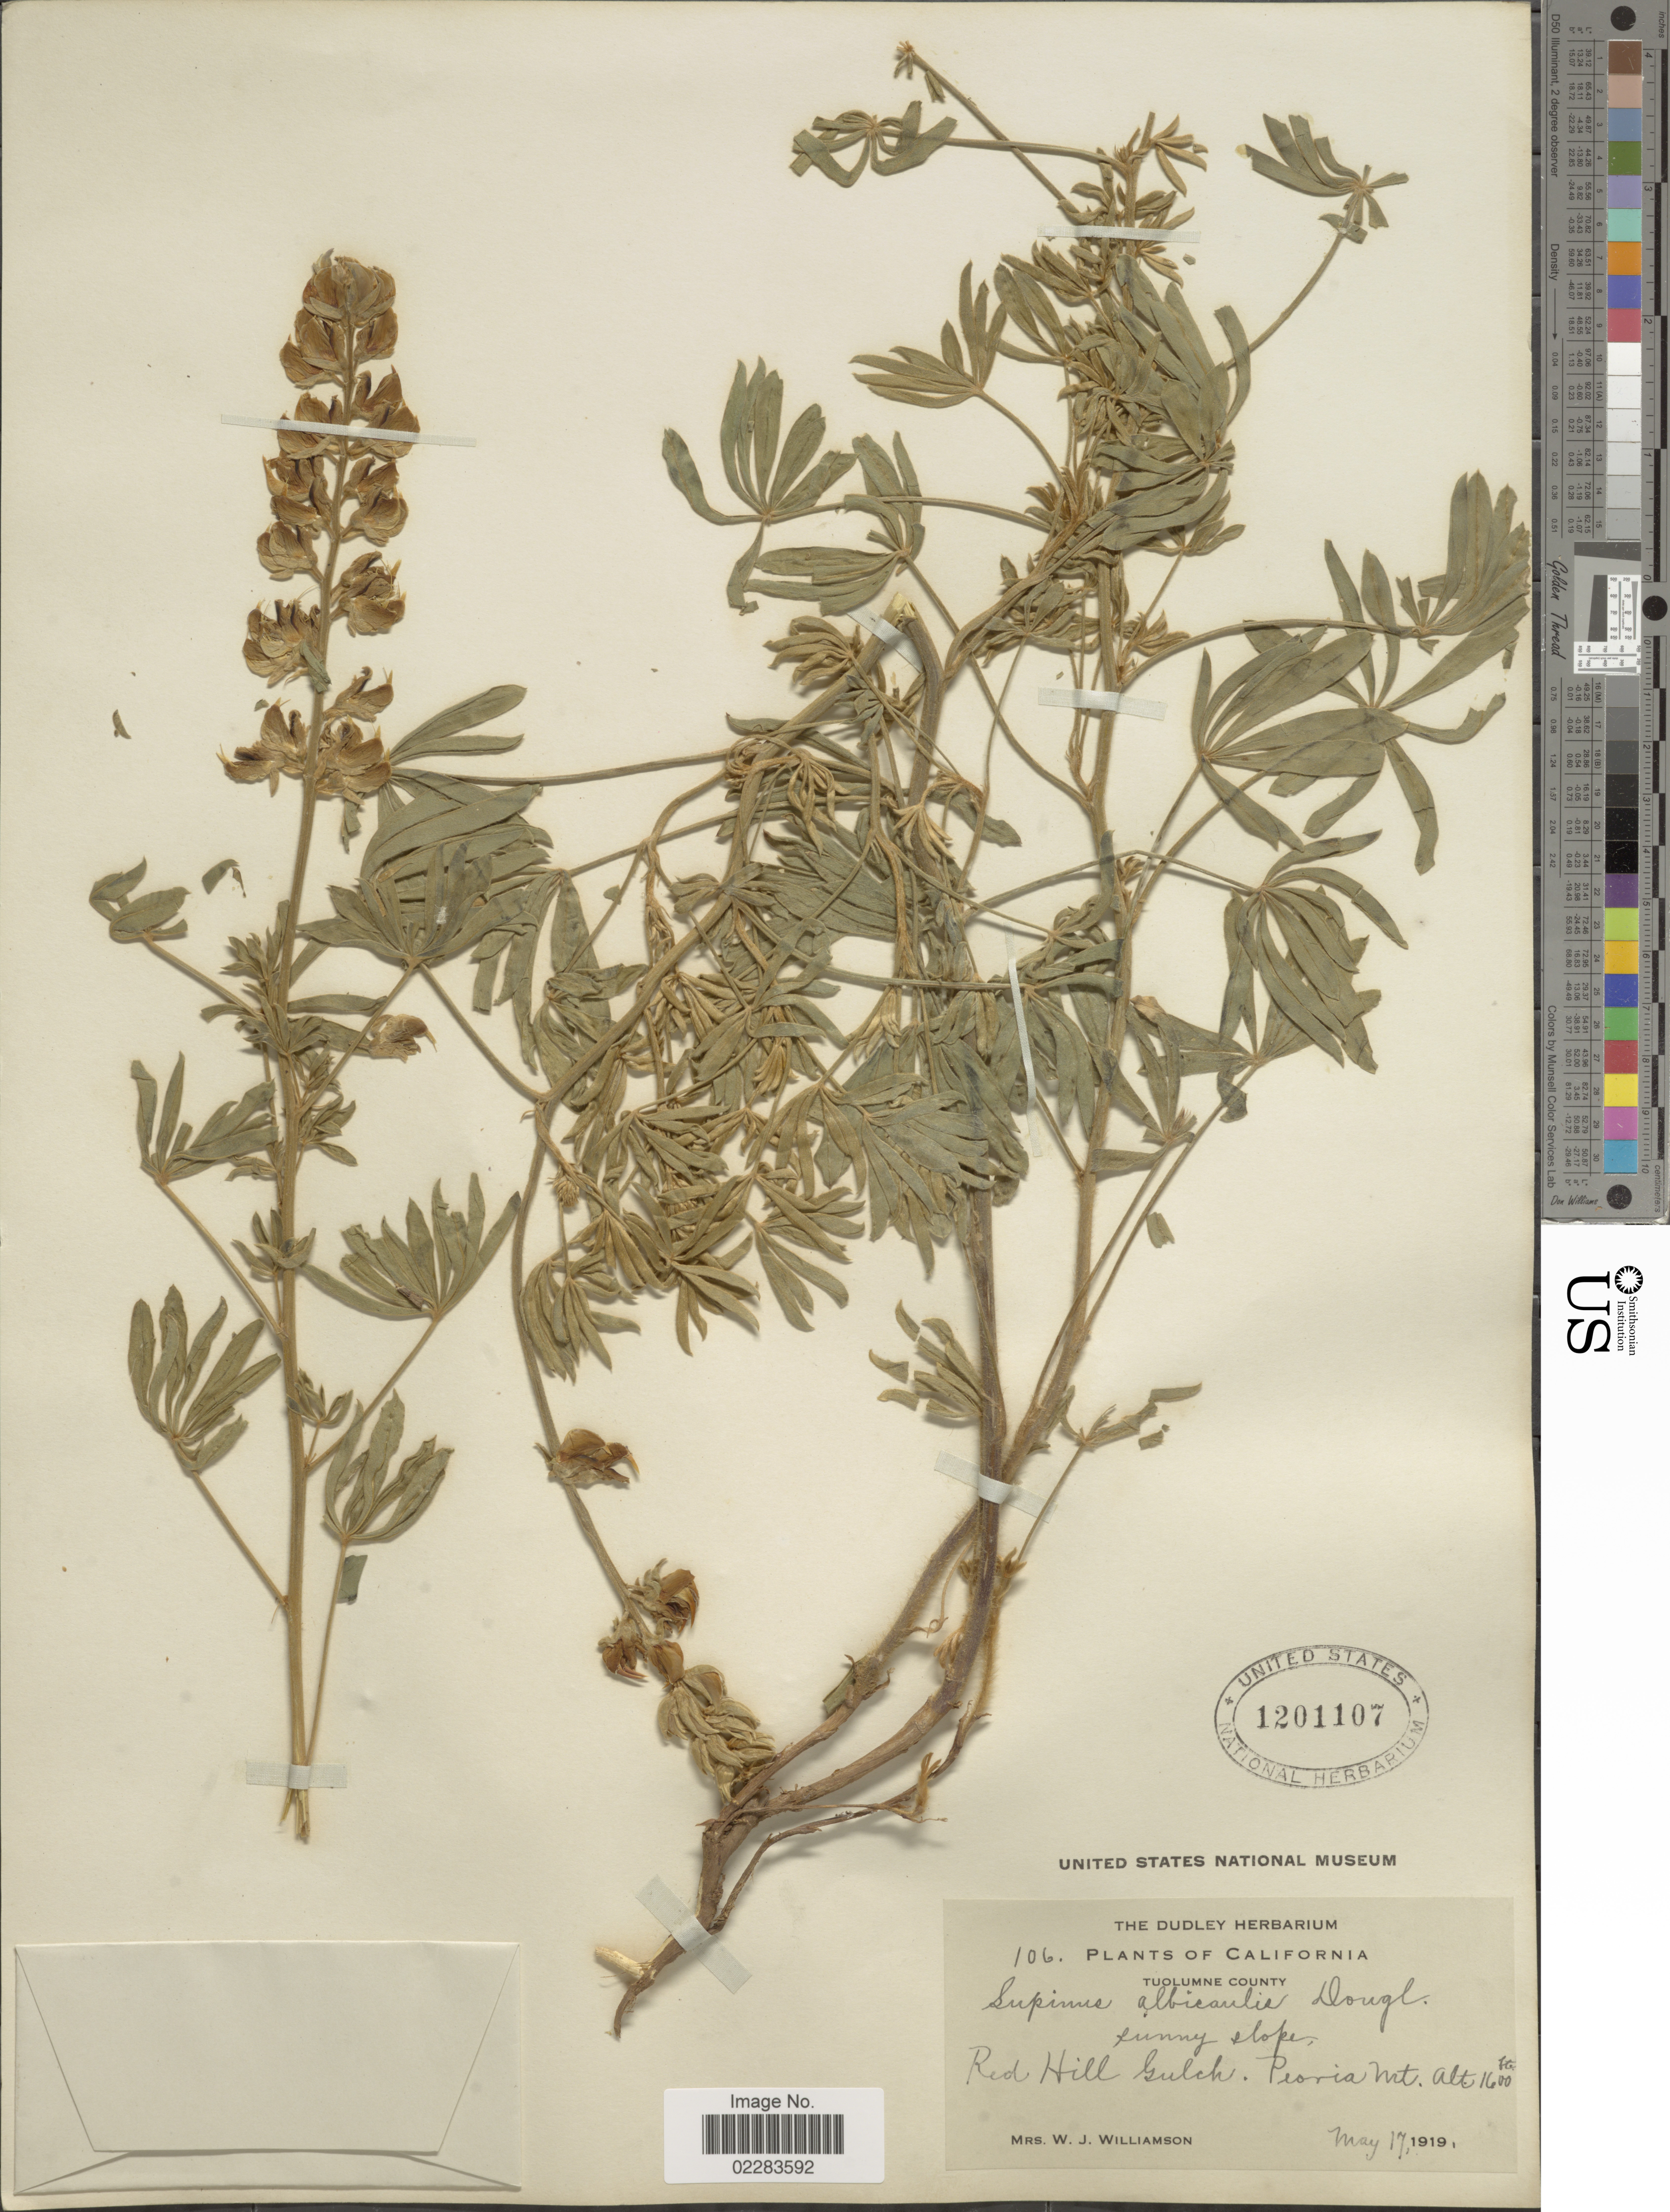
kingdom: Plantae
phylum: Tracheophyta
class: Magnoliopsida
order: Fabales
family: Fabaceae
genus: Lupinus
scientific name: Lupinus albicaulis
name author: Douglas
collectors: W. Williamson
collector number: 106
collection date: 1919-05-17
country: United States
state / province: California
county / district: Tuolumne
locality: Tuolumne County. Sunny slope. Red Hill Gulch. Peoria Mt.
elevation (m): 488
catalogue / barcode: US 1201107